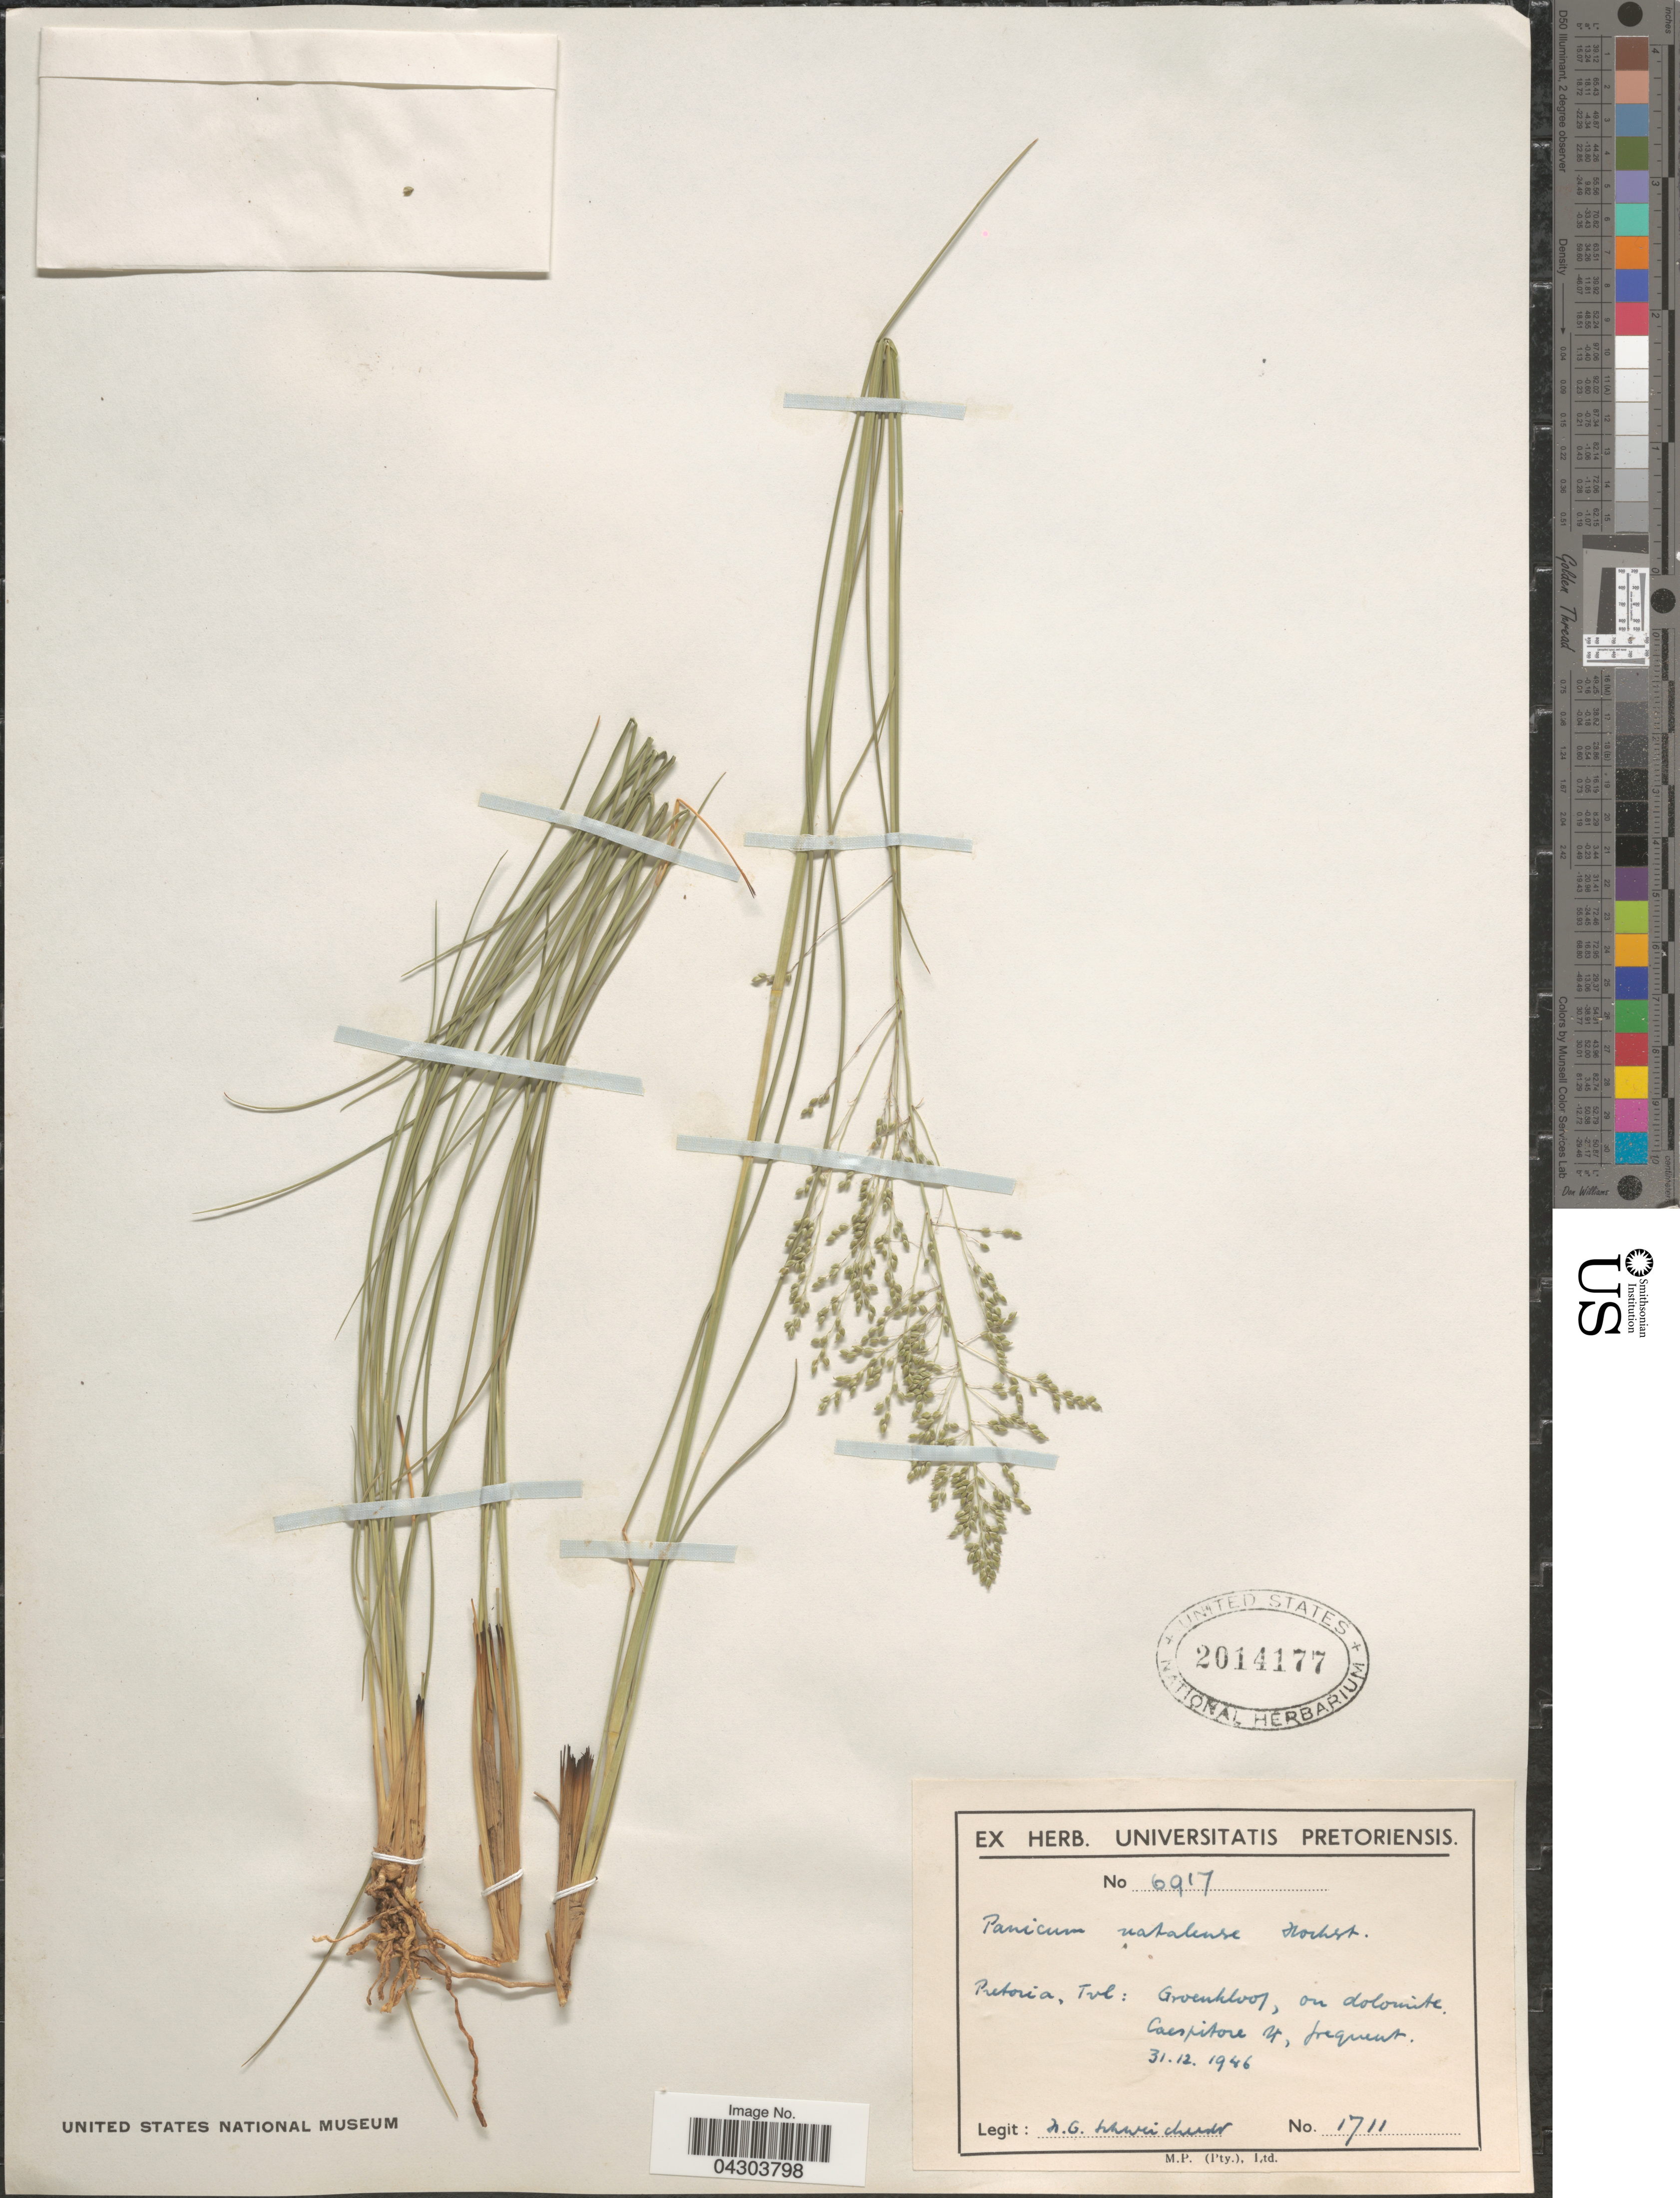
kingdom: Plantae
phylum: Tracheophyta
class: Liliopsida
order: Poales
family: Poaceae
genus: Panicum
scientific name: Panicum natalense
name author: Hochst.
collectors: H. Schweickerdt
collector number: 1711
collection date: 1946-12-31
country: South Africa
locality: Pretoria, Tvl: Groenkloof, on dolomite.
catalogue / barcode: US 2014177